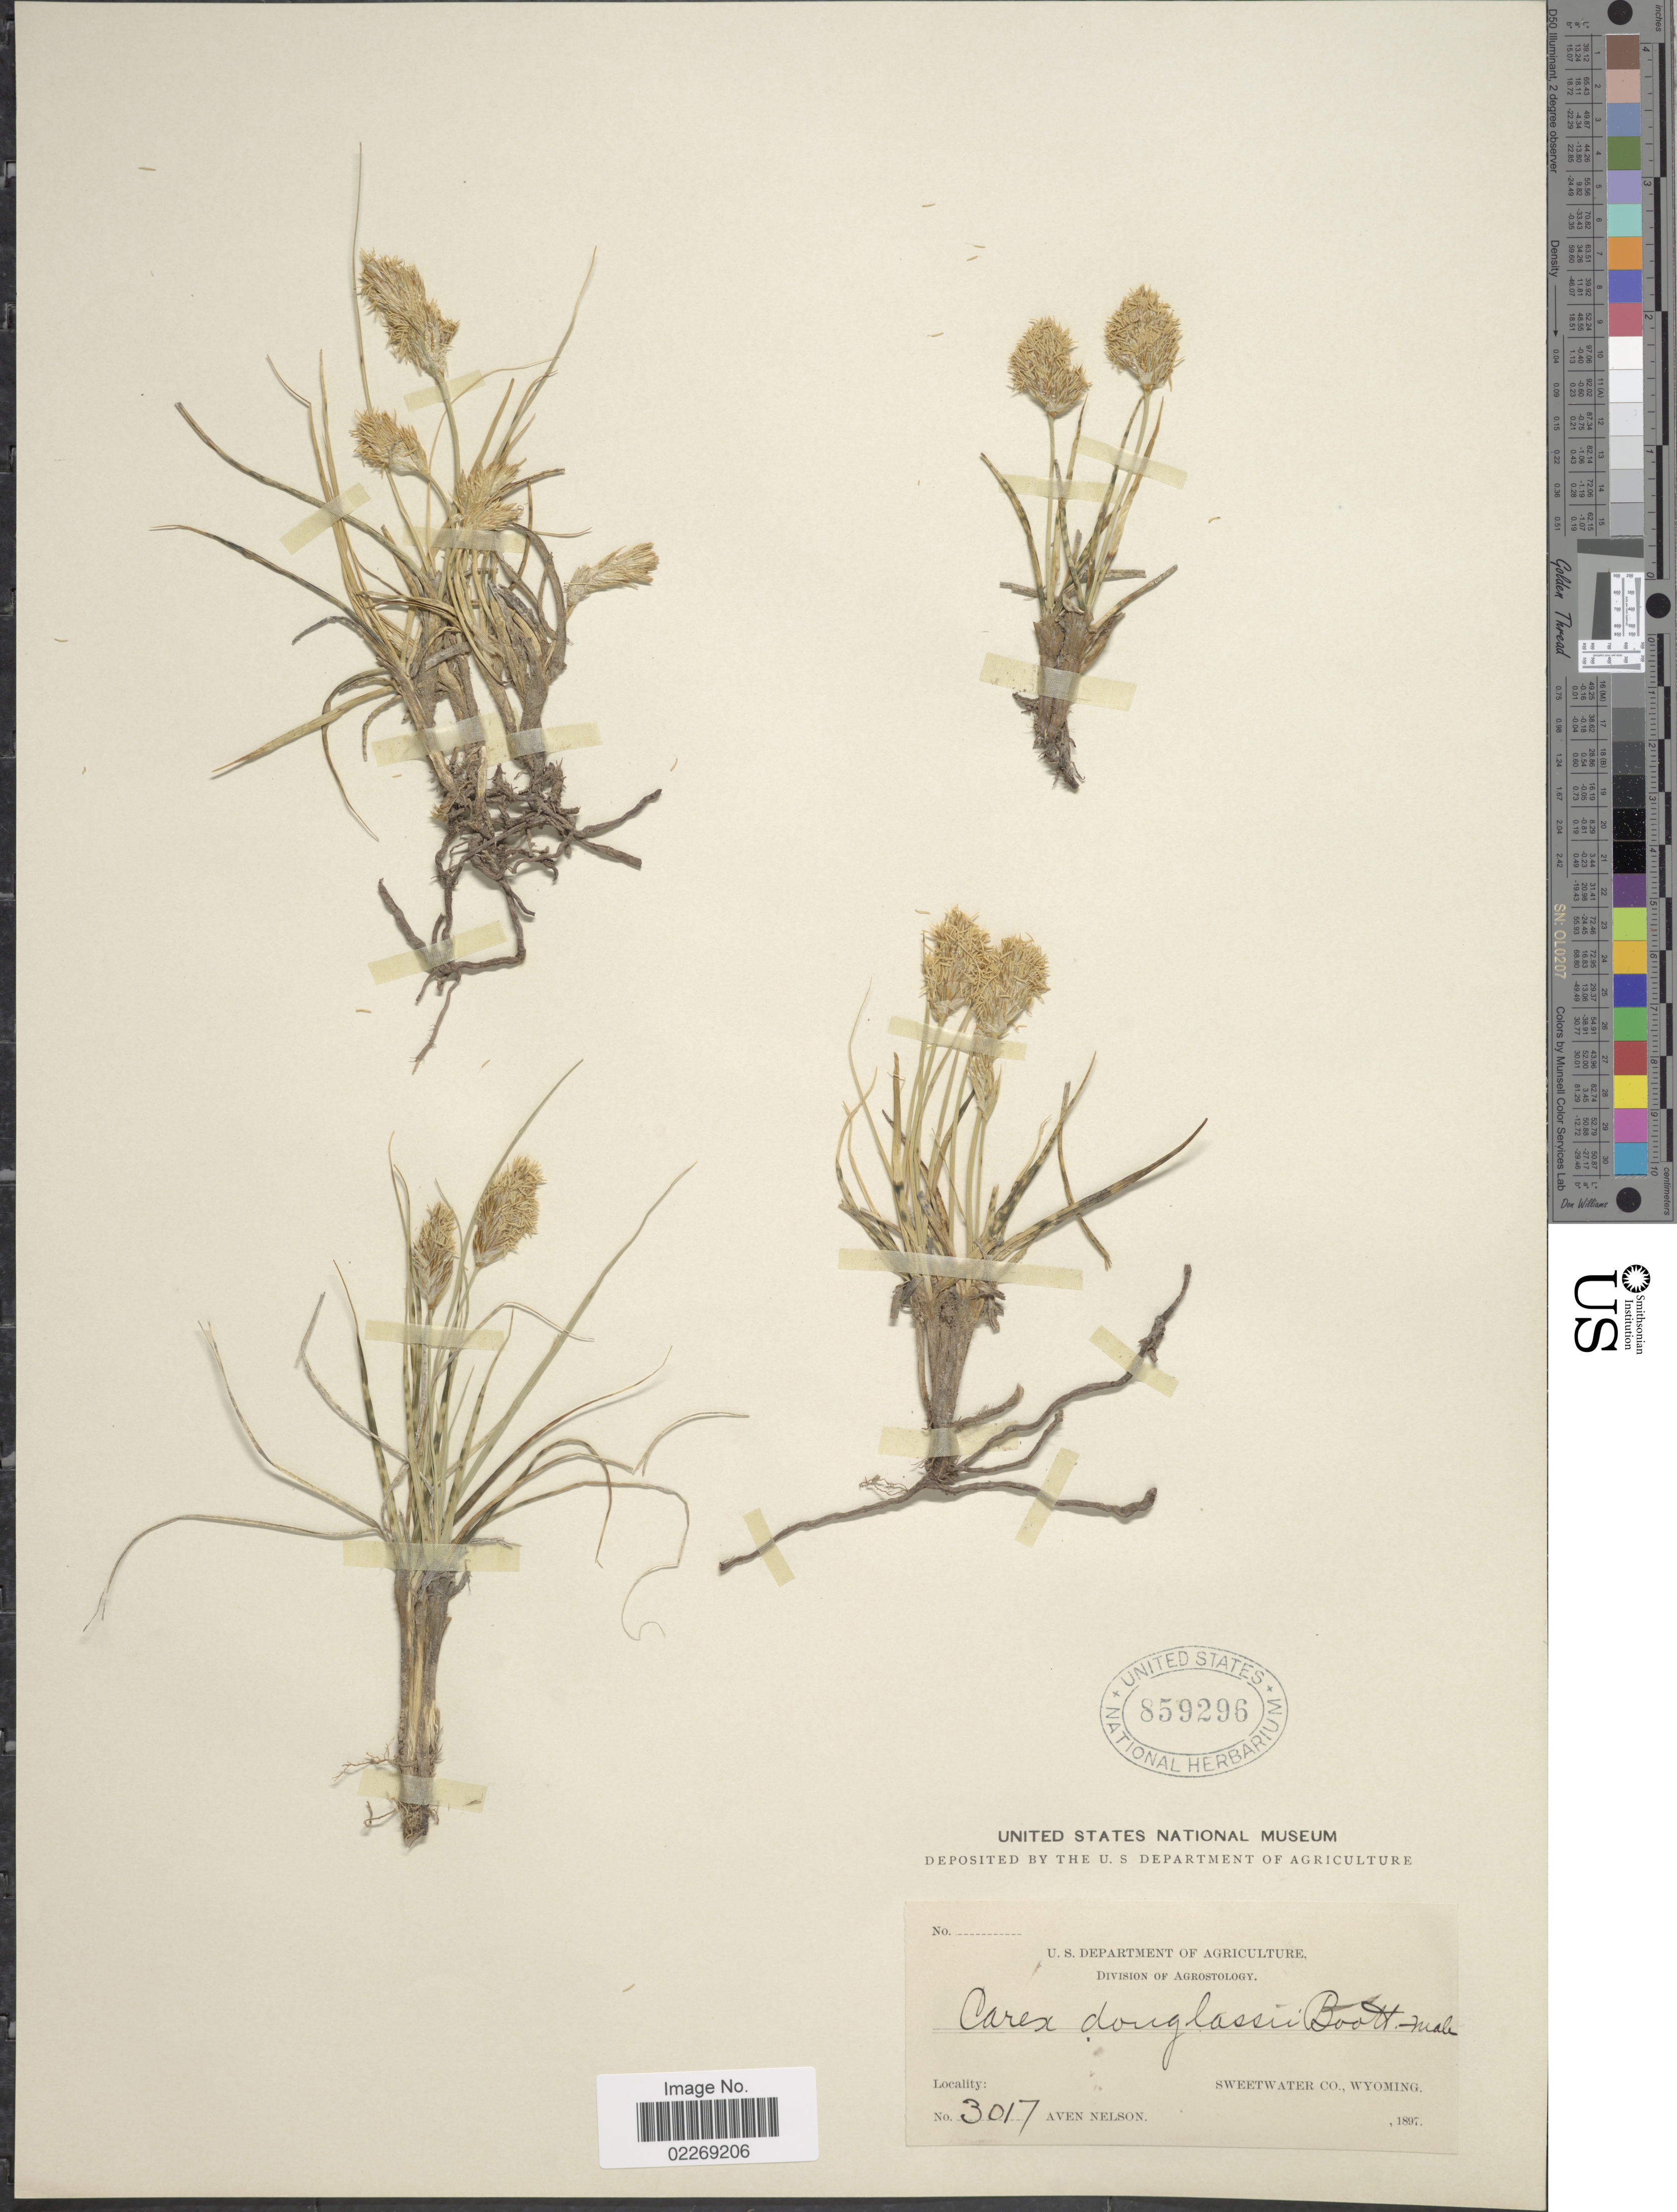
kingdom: Plantae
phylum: Tracheophyta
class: Liliopsida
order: Poales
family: Cyperaceae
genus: Carex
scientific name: Carex douglasii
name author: Boott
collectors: A. Nelson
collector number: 3017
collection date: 1897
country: United States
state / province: Wyoming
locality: Sweetwater Co.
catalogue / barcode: US 859296